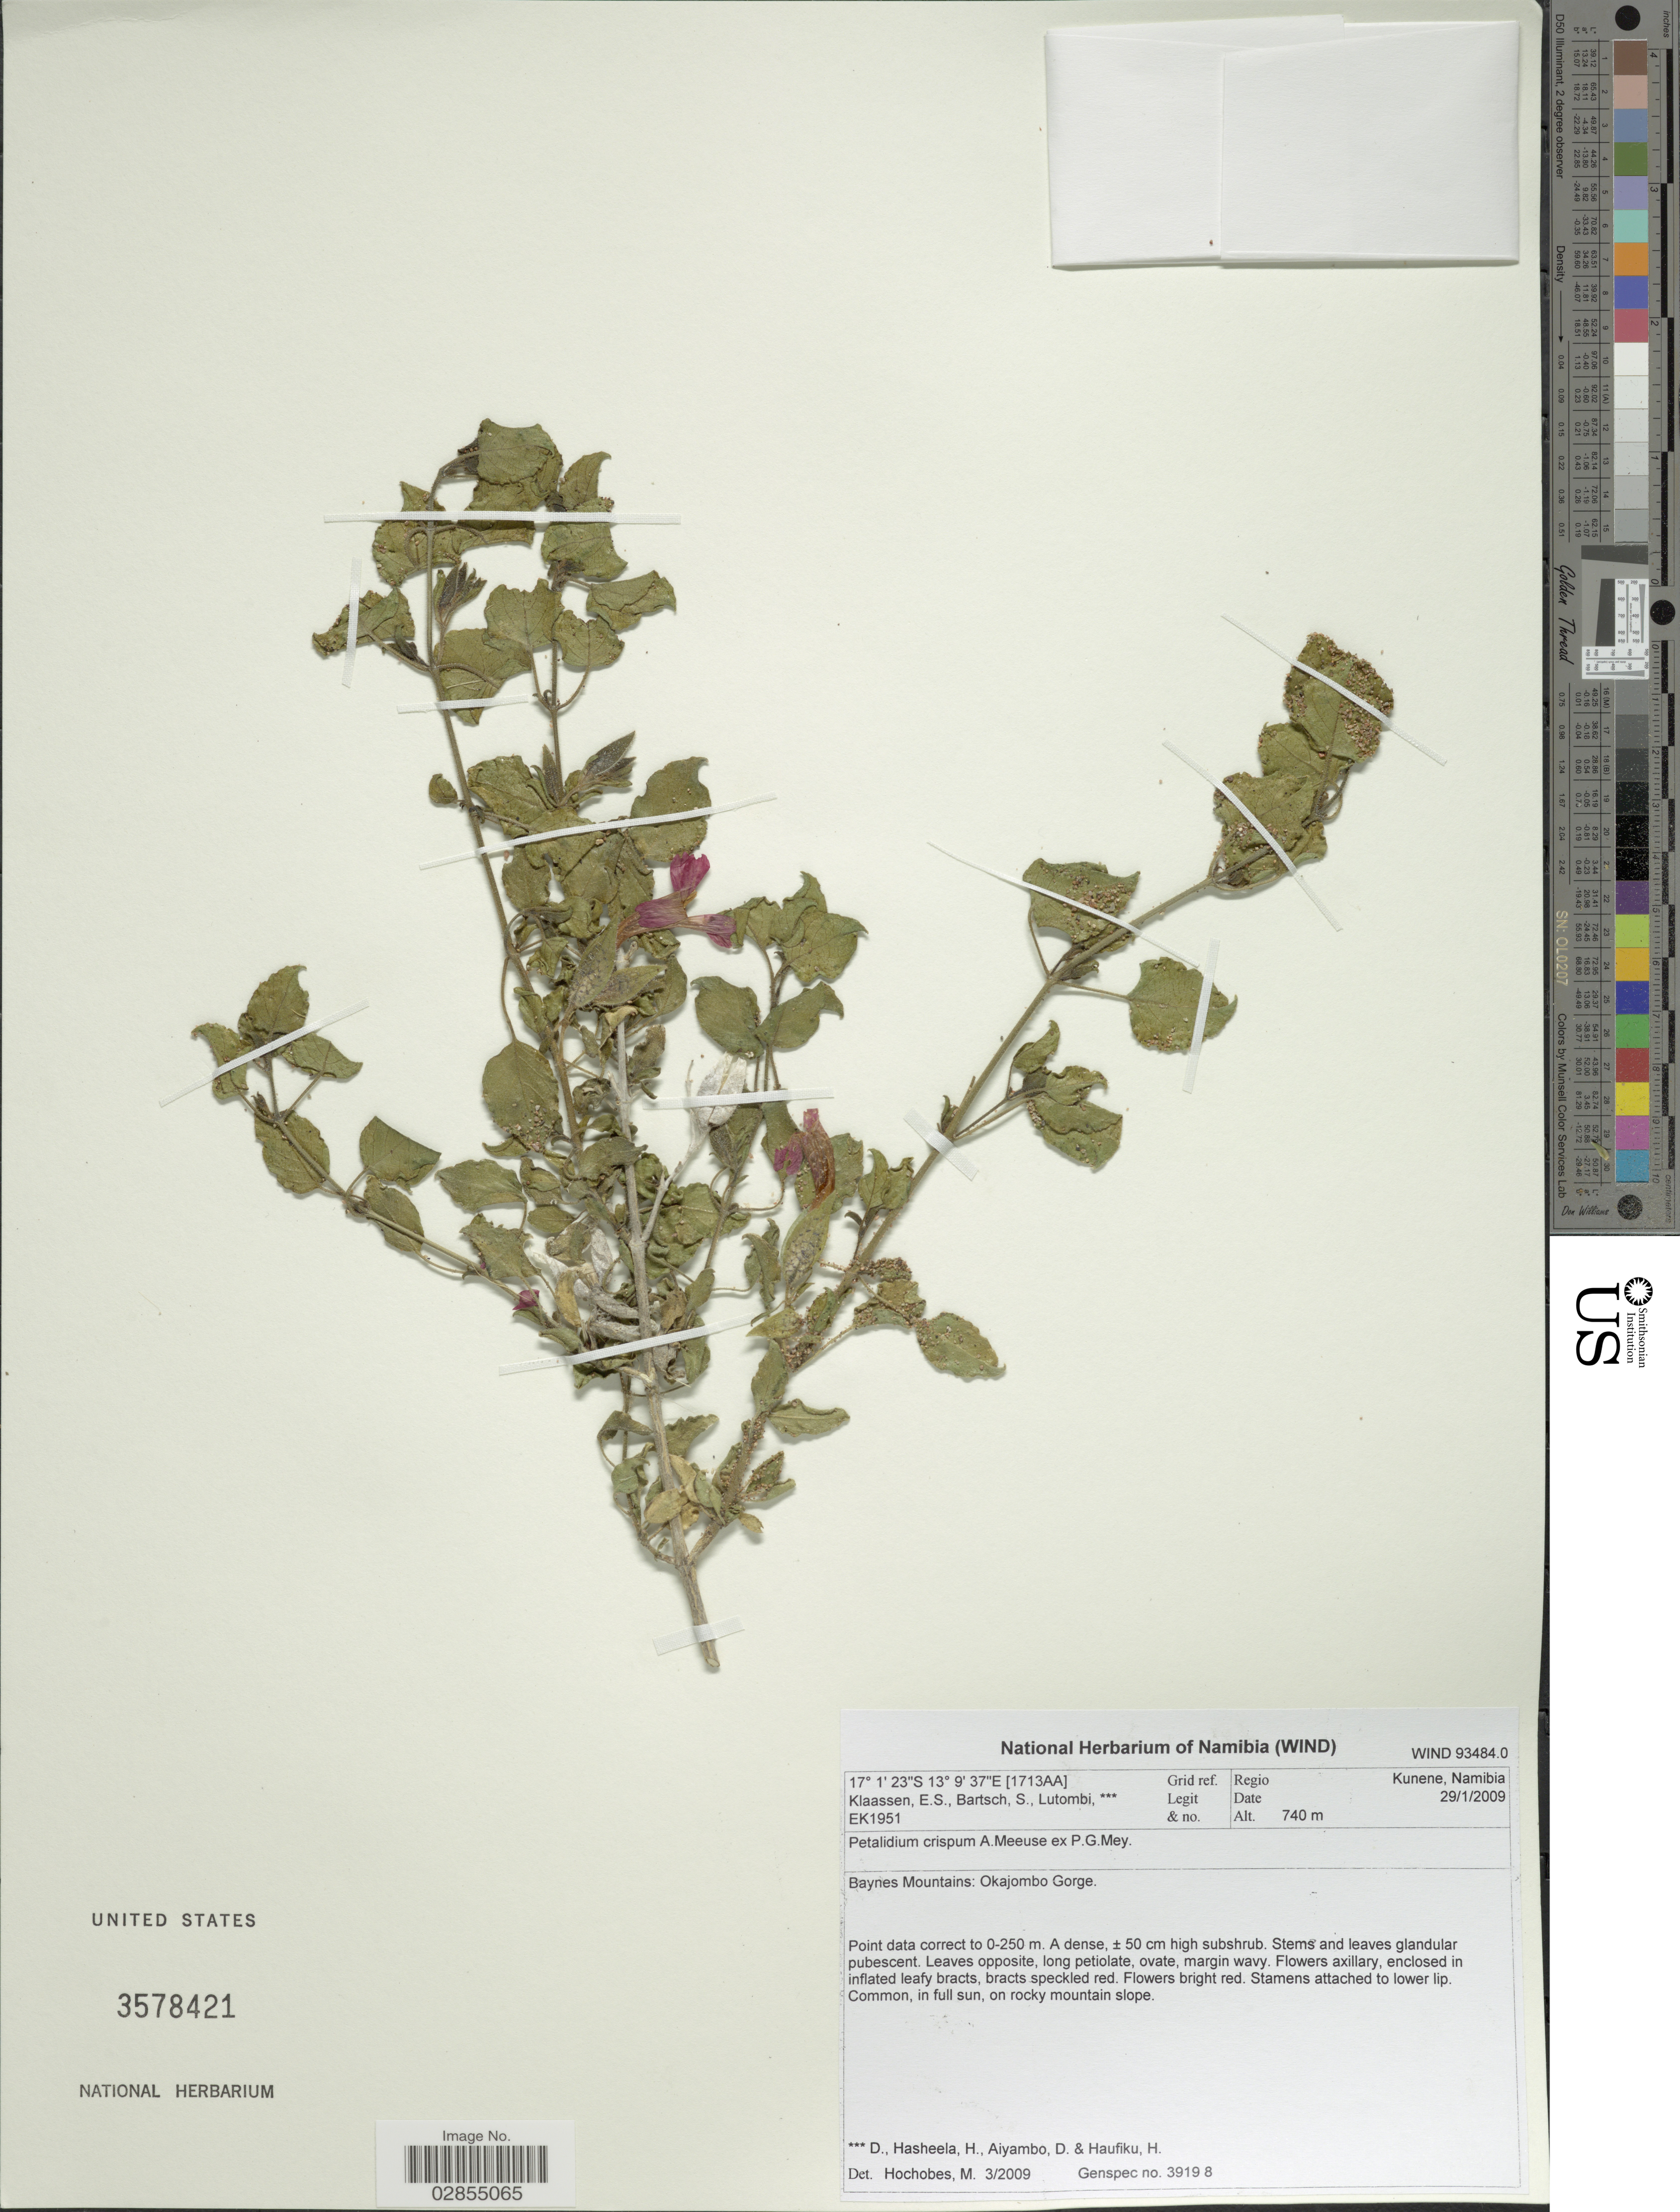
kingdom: Plantae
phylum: Tracheophyta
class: Magnoliopsida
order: Lamiales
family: Acanthaceae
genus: Petalidium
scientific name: Petalidium crispum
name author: A. Meeuse ex P.G. Mey.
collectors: E. S. Klaassen, S. Bartsch & Lutombi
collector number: EK1951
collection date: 2009-01-29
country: Namibia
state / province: Kunene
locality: Regio Kunene, Baynes Mountains, Okajombo Gorge.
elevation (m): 740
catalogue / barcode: US 3578421